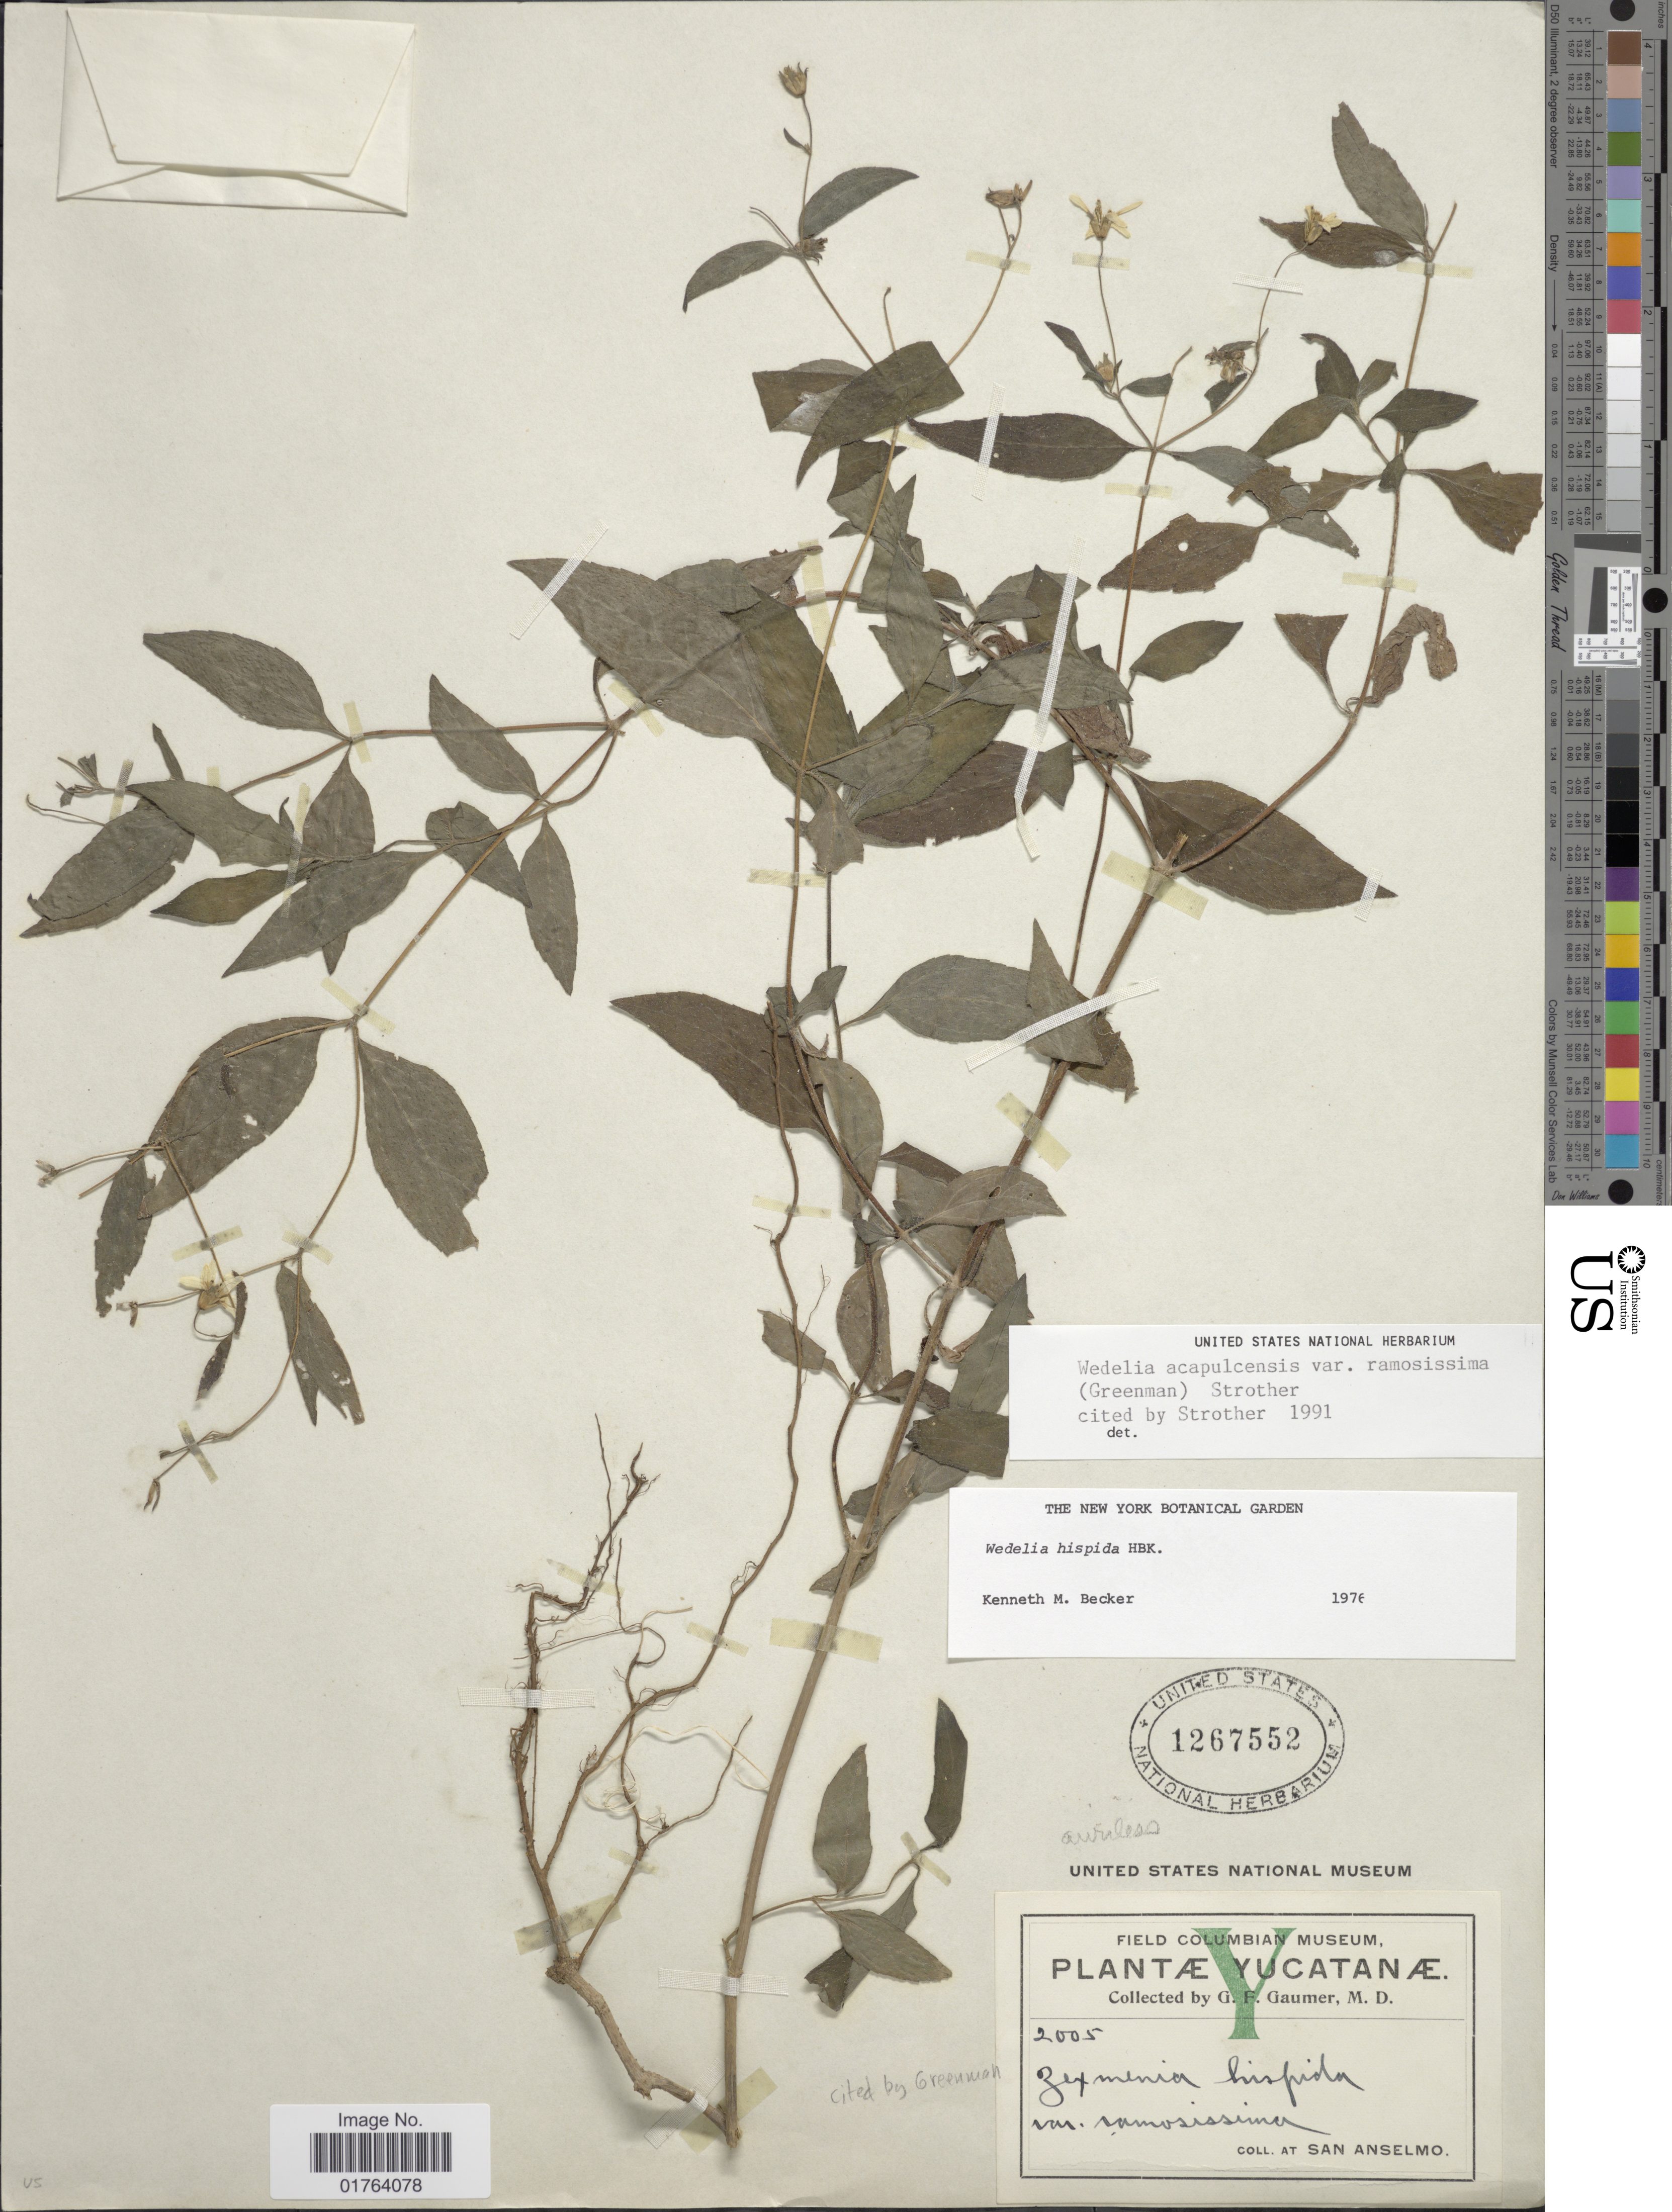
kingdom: Plantae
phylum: Tracheophyta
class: Magnoliopsida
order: Asterales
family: Asteraceae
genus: Wedelia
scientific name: Wedelia acapulcensis var. ramosissima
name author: (Greenm.) Strother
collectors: G. F. Gaumer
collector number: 2005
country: Mexico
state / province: Yucatán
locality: San Anselmo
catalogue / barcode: US 1267552